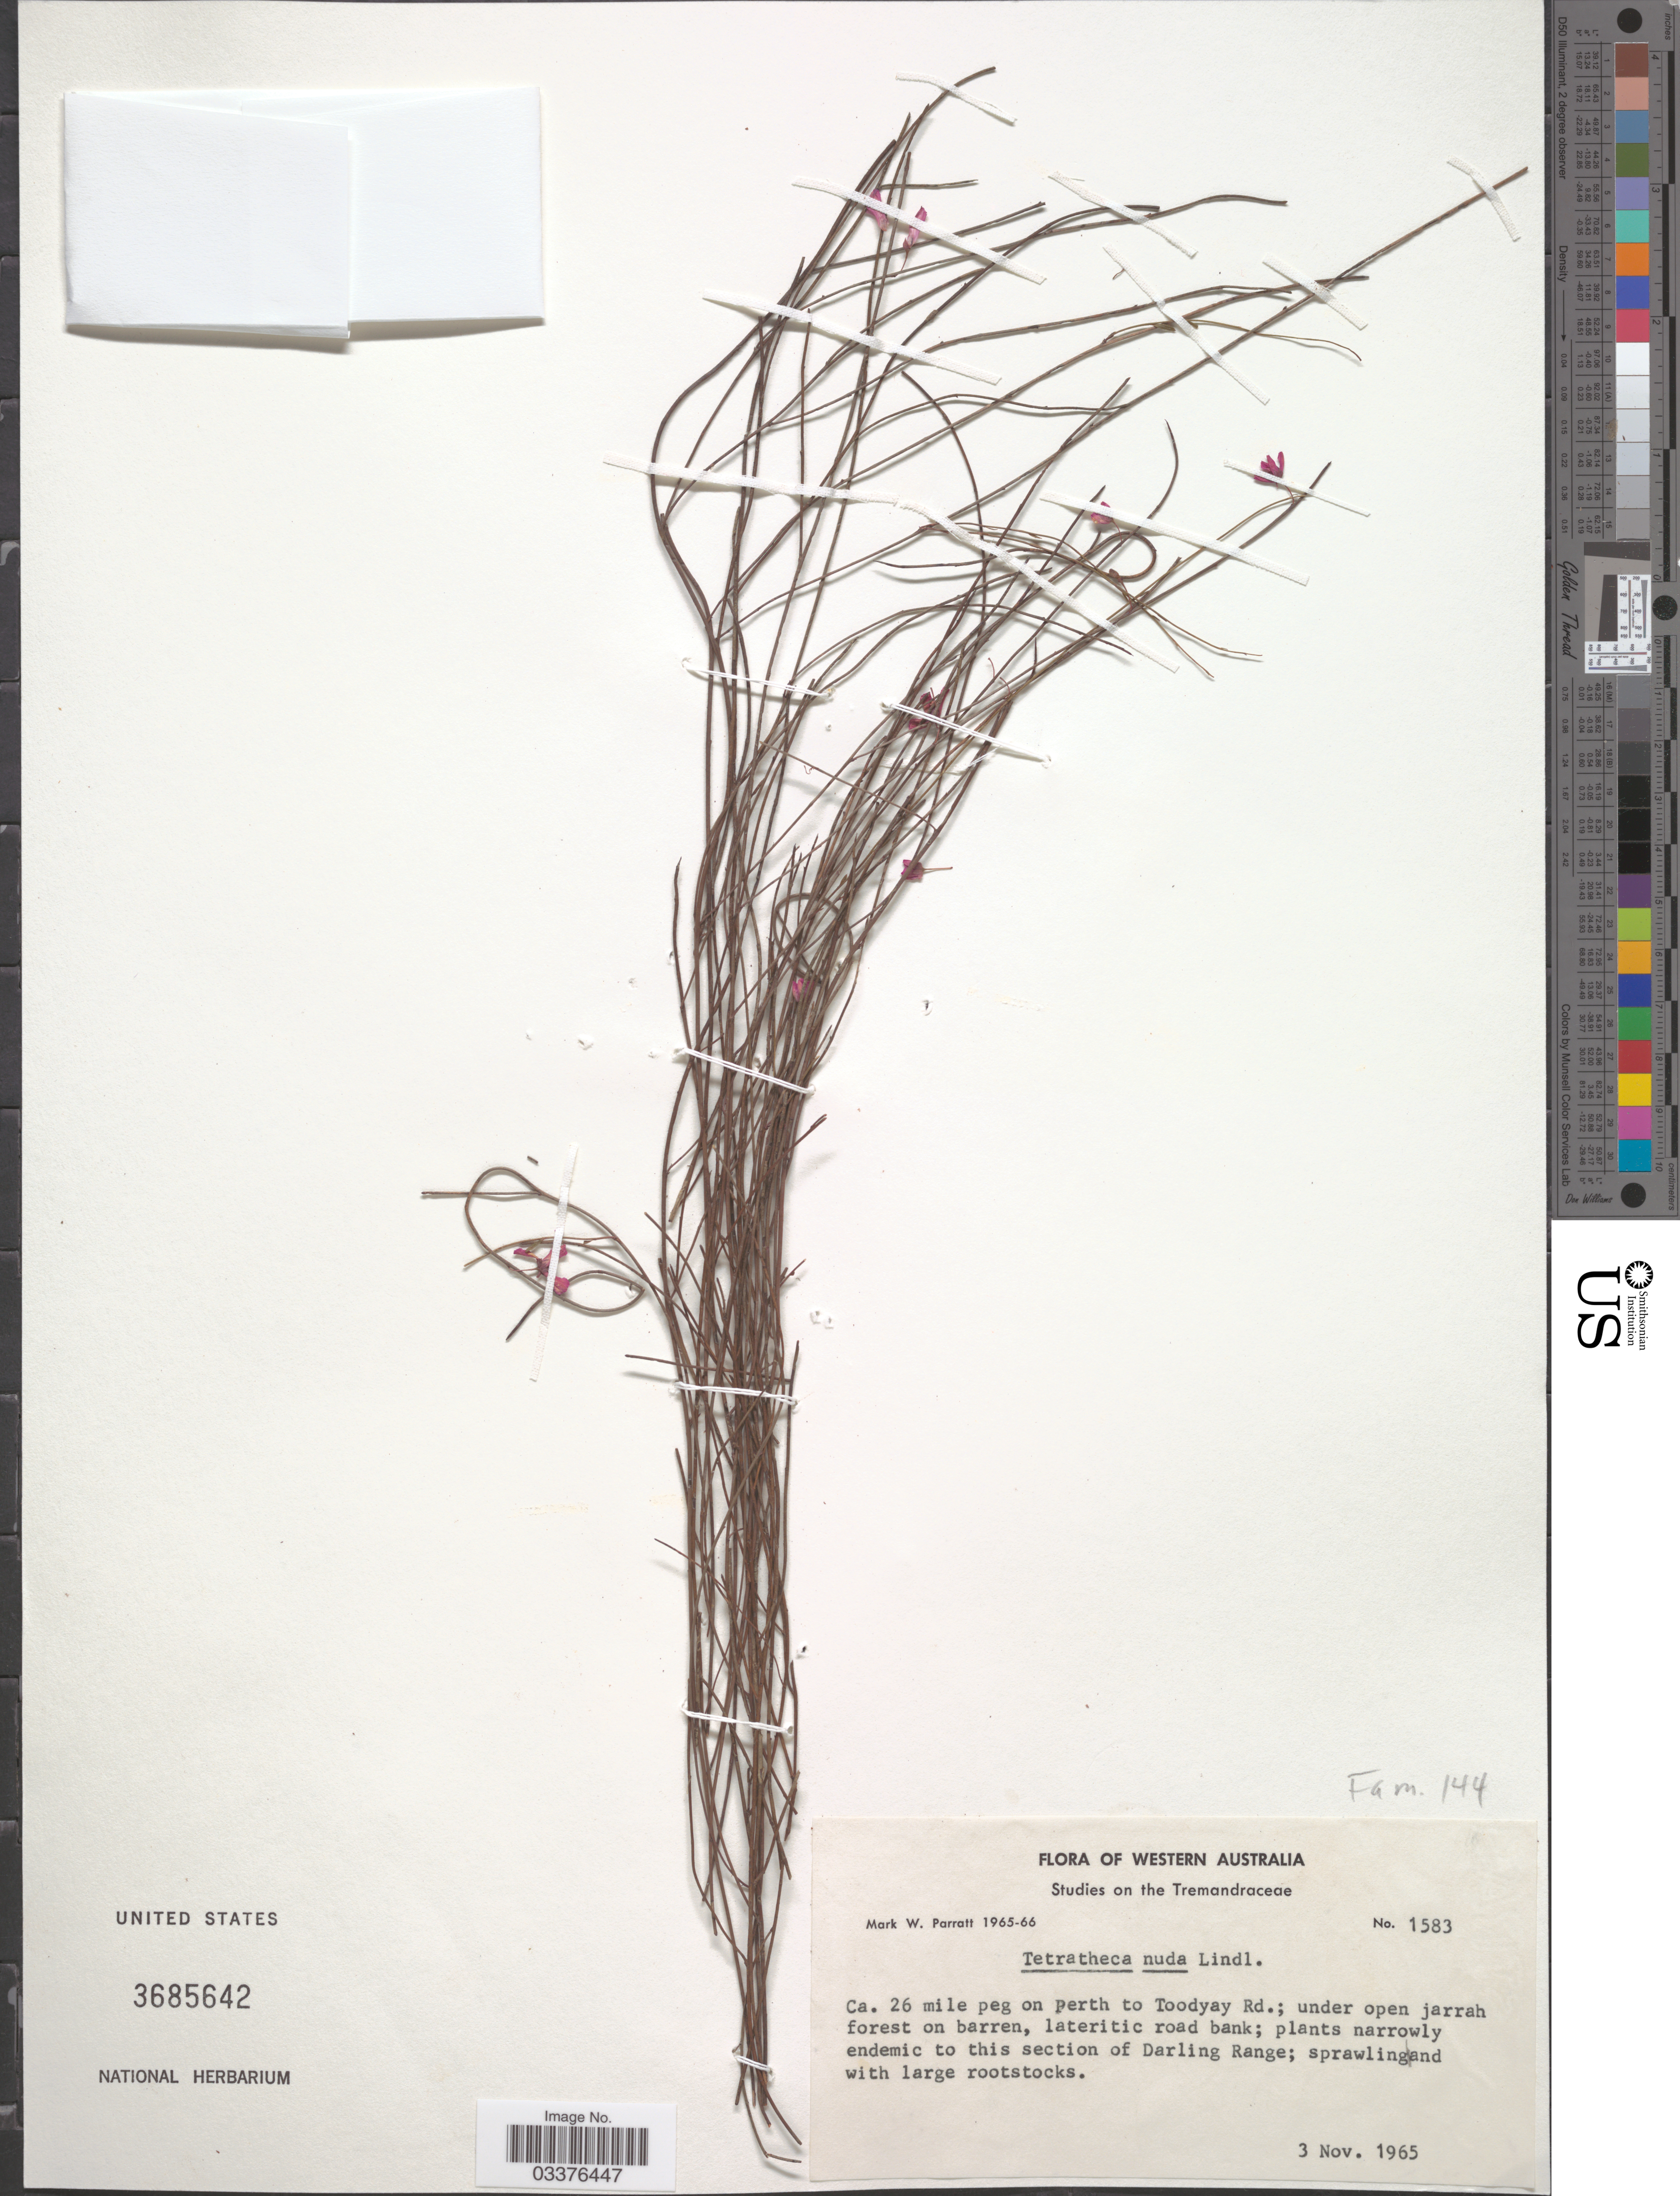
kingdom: Plantae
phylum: Tracheophyta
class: Magnoliopsida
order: Oxalidales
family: Elaeocarpaceae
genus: Tetratheca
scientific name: Tetratheca nuda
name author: Lindl.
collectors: M. Parratt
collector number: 1583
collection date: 1965-11-03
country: Australia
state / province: Western Australia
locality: Ca. 26 mile peg on perth to Toodyay Rd.; under open jarrah forest on barren, lateritic road bank; plants narrowly endemic to this section of Darling Range.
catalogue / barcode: US 3685642